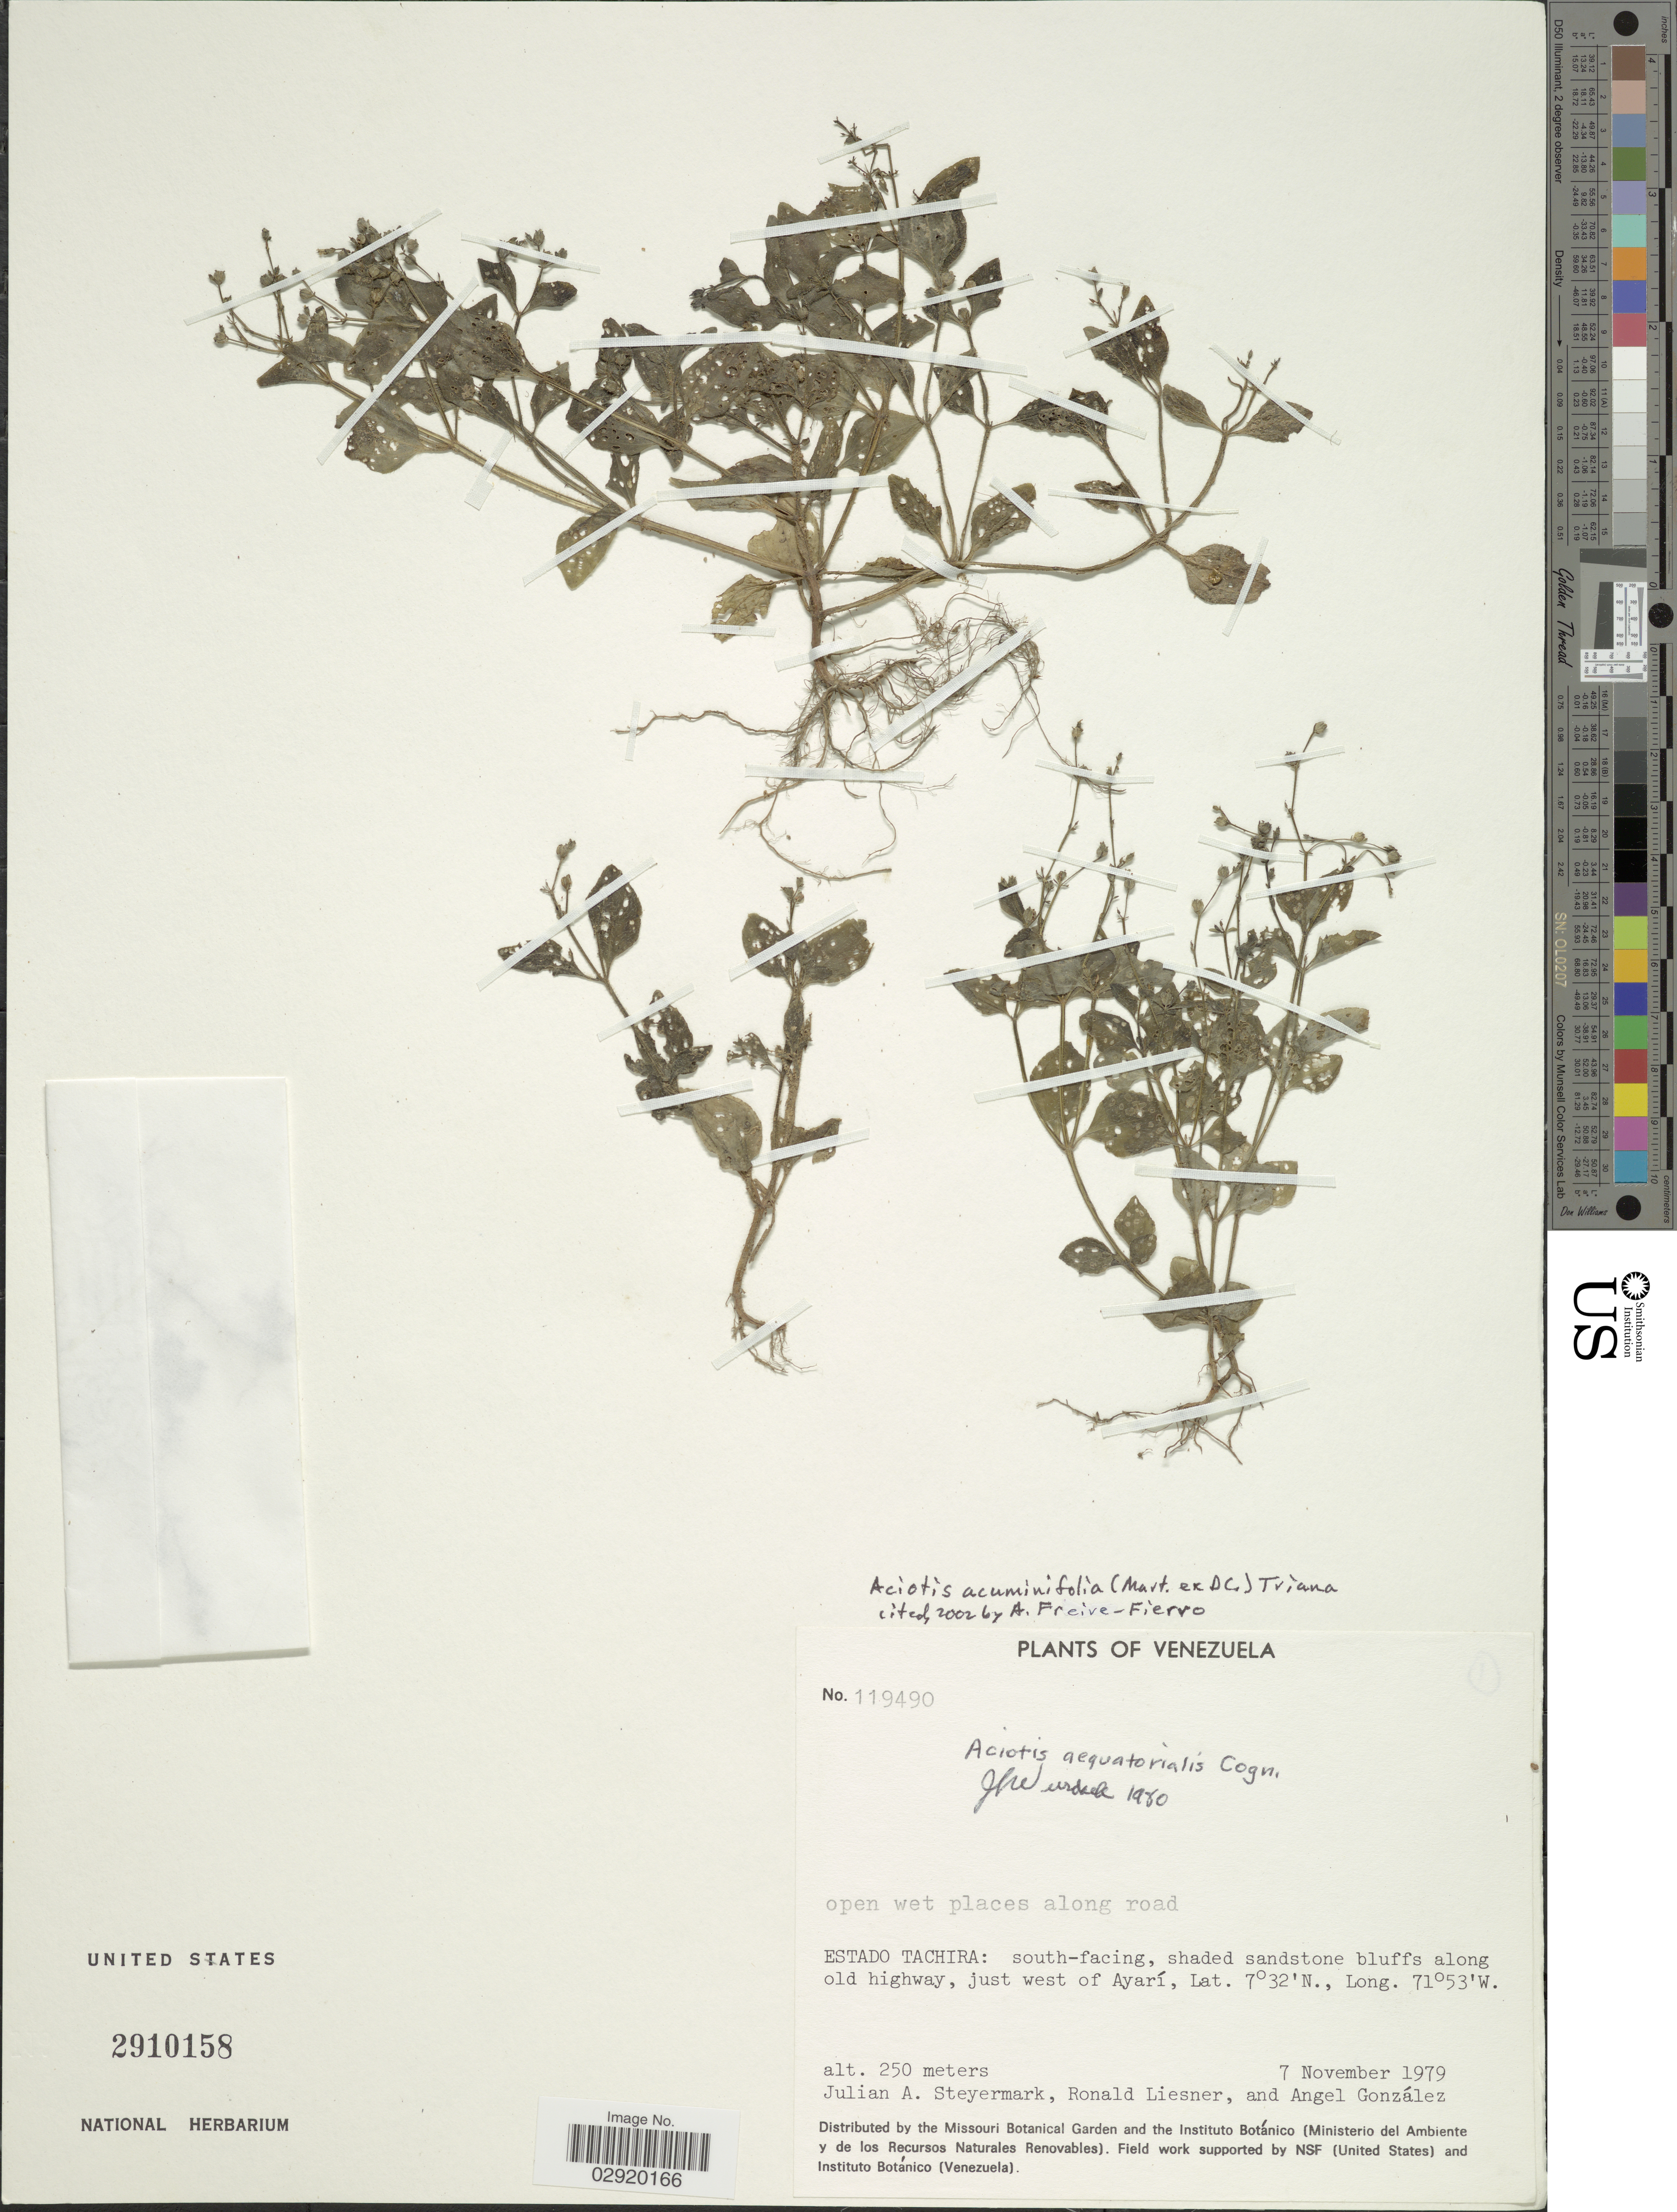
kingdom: Plantae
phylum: Tracheophyta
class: Magnoliopsida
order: Myrtales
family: Melastomataceae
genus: Aciotis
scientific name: Aciotis sp.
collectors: J. Steyermark, R. L. Liesner & A. C. González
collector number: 119490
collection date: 1979-11-07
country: Venezuela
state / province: Tachira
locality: South-facing, shaded sandstone bluffs along old highway, just west of Ayarí.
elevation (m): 250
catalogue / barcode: US 2910158